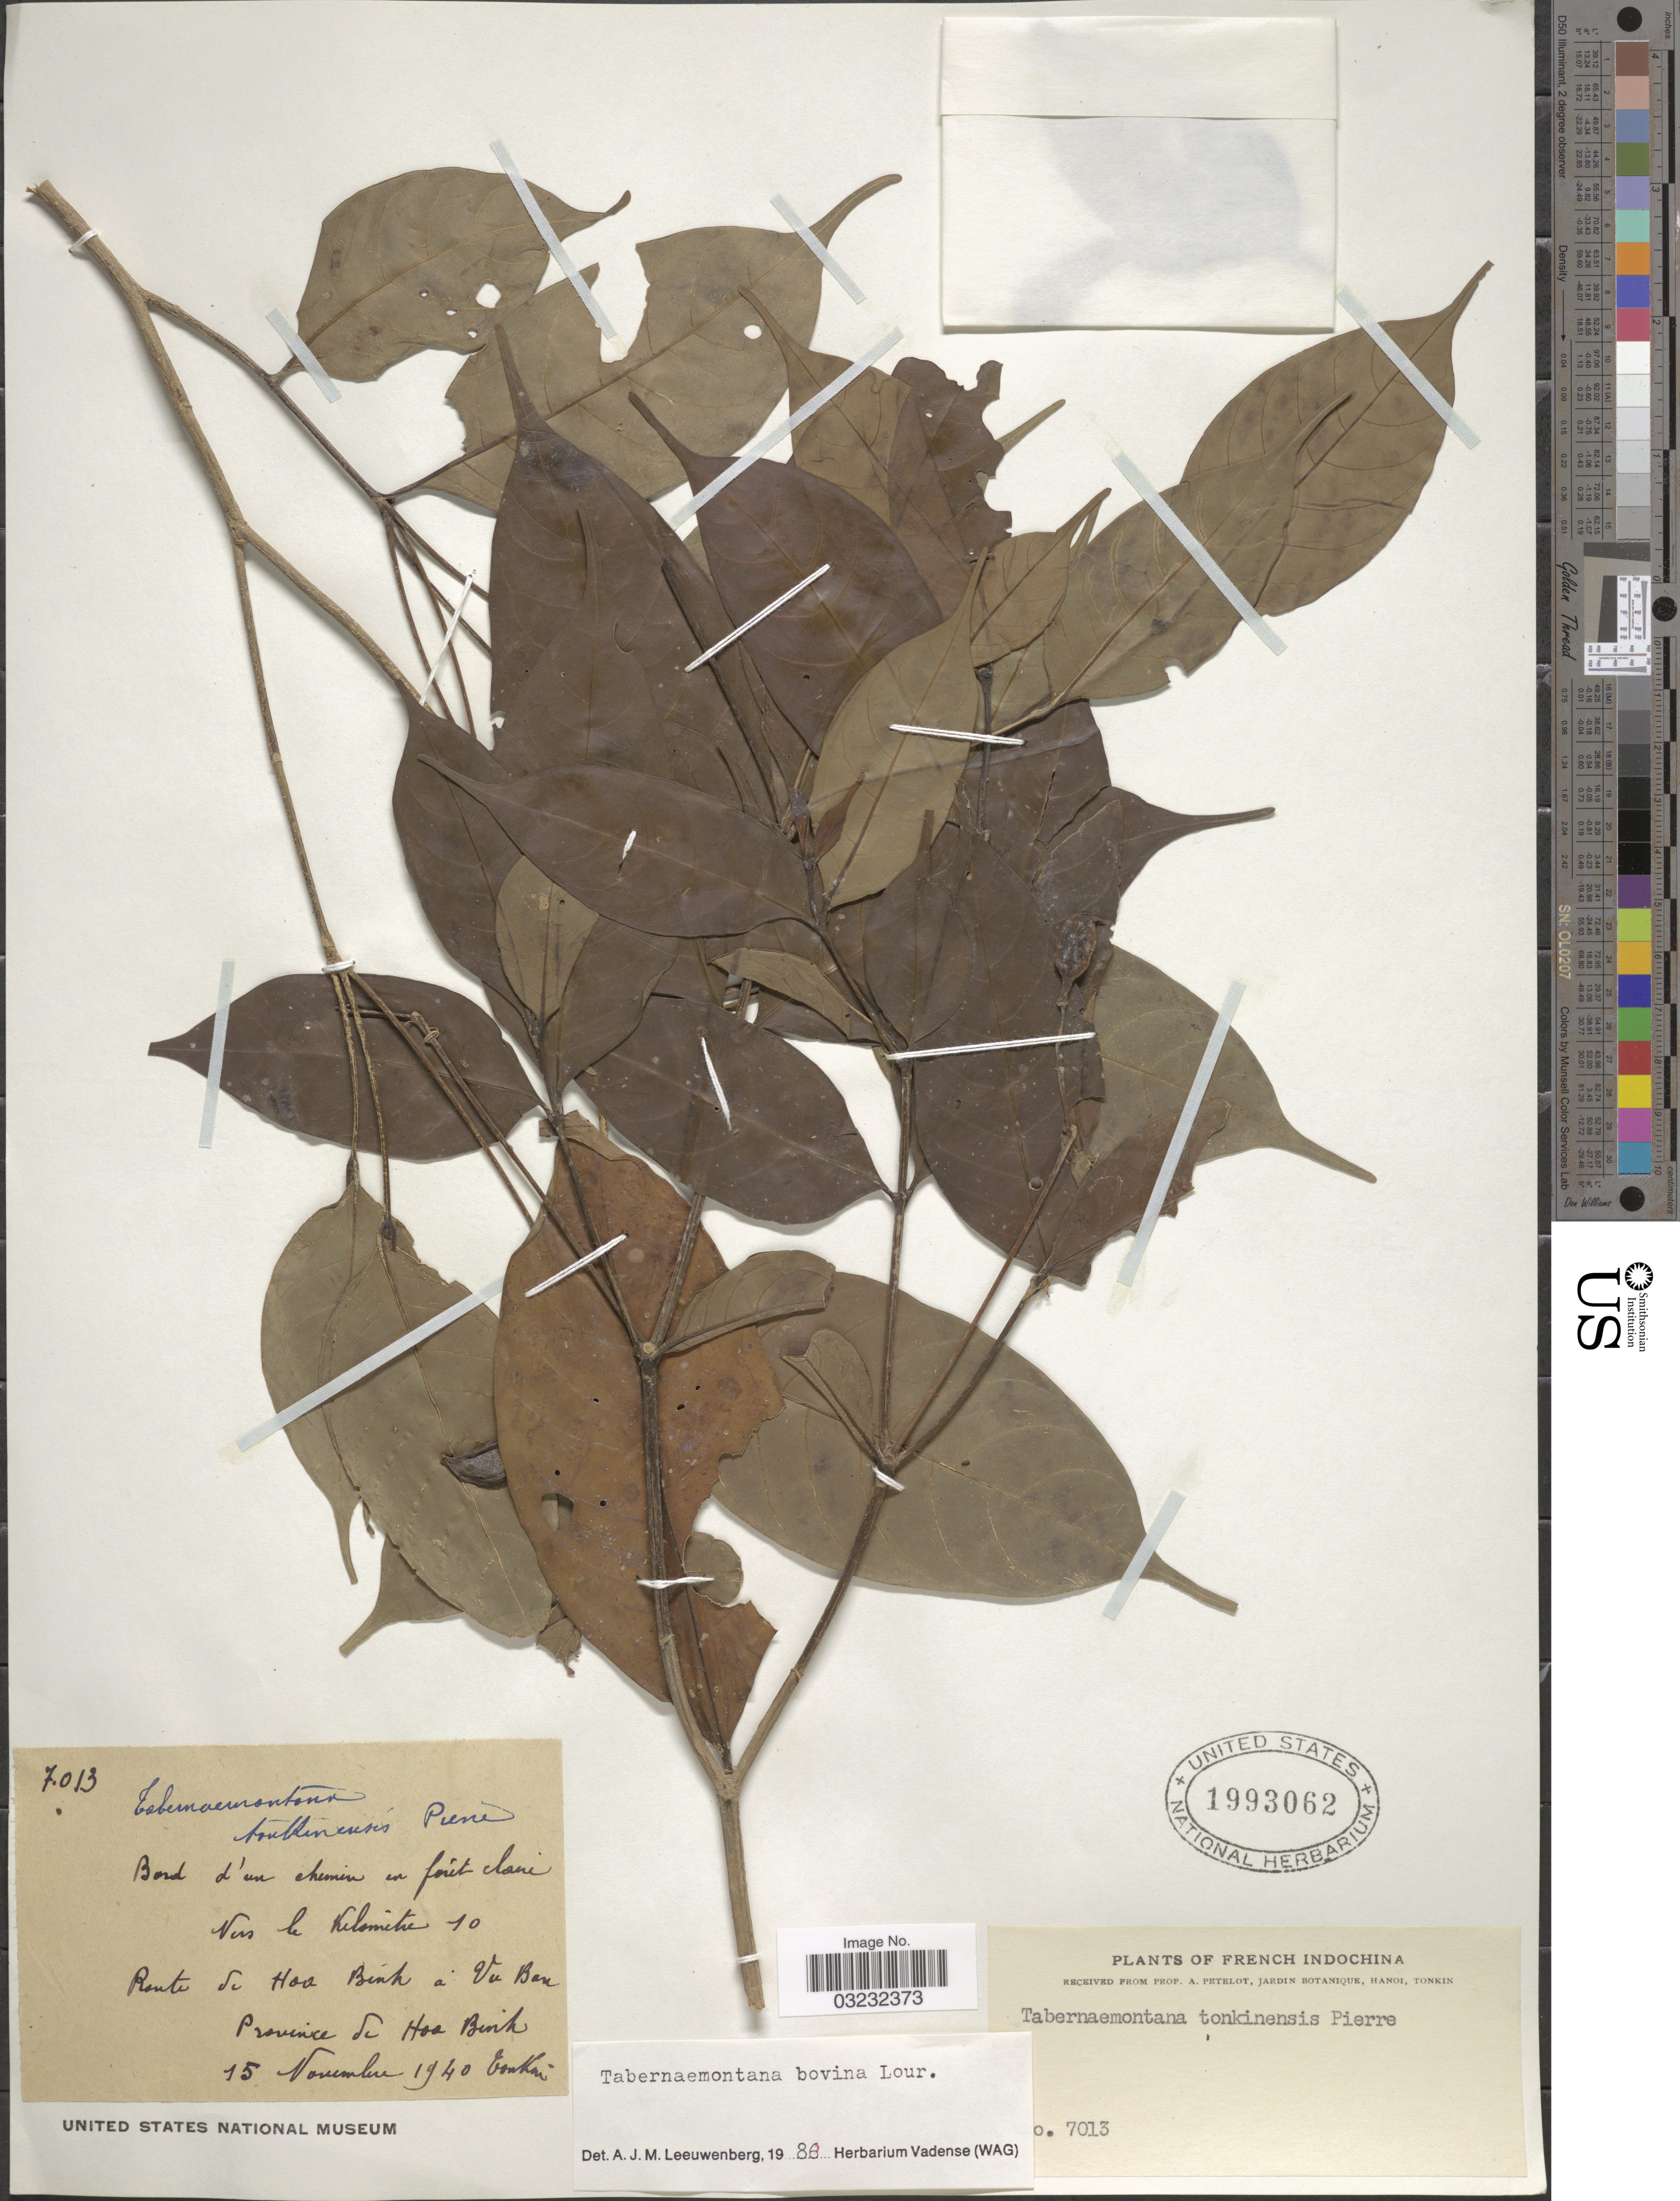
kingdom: Plantae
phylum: Tracheophyta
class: Magnoliopsida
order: Gentianales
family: Apocynaceae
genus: Tabernaemontana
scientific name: Tabernaemontana bovina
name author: Lour.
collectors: P. A. Pételot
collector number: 7013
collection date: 1940-11-15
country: Vietnam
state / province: Hoa Binh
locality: French IndoChina, Bord d'un chemin en forêt claire, Vers le Kilometre 10 Route de Hao Binh á Vu Ban [interpreted], Province de Hoa Binh.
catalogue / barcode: US 1993062